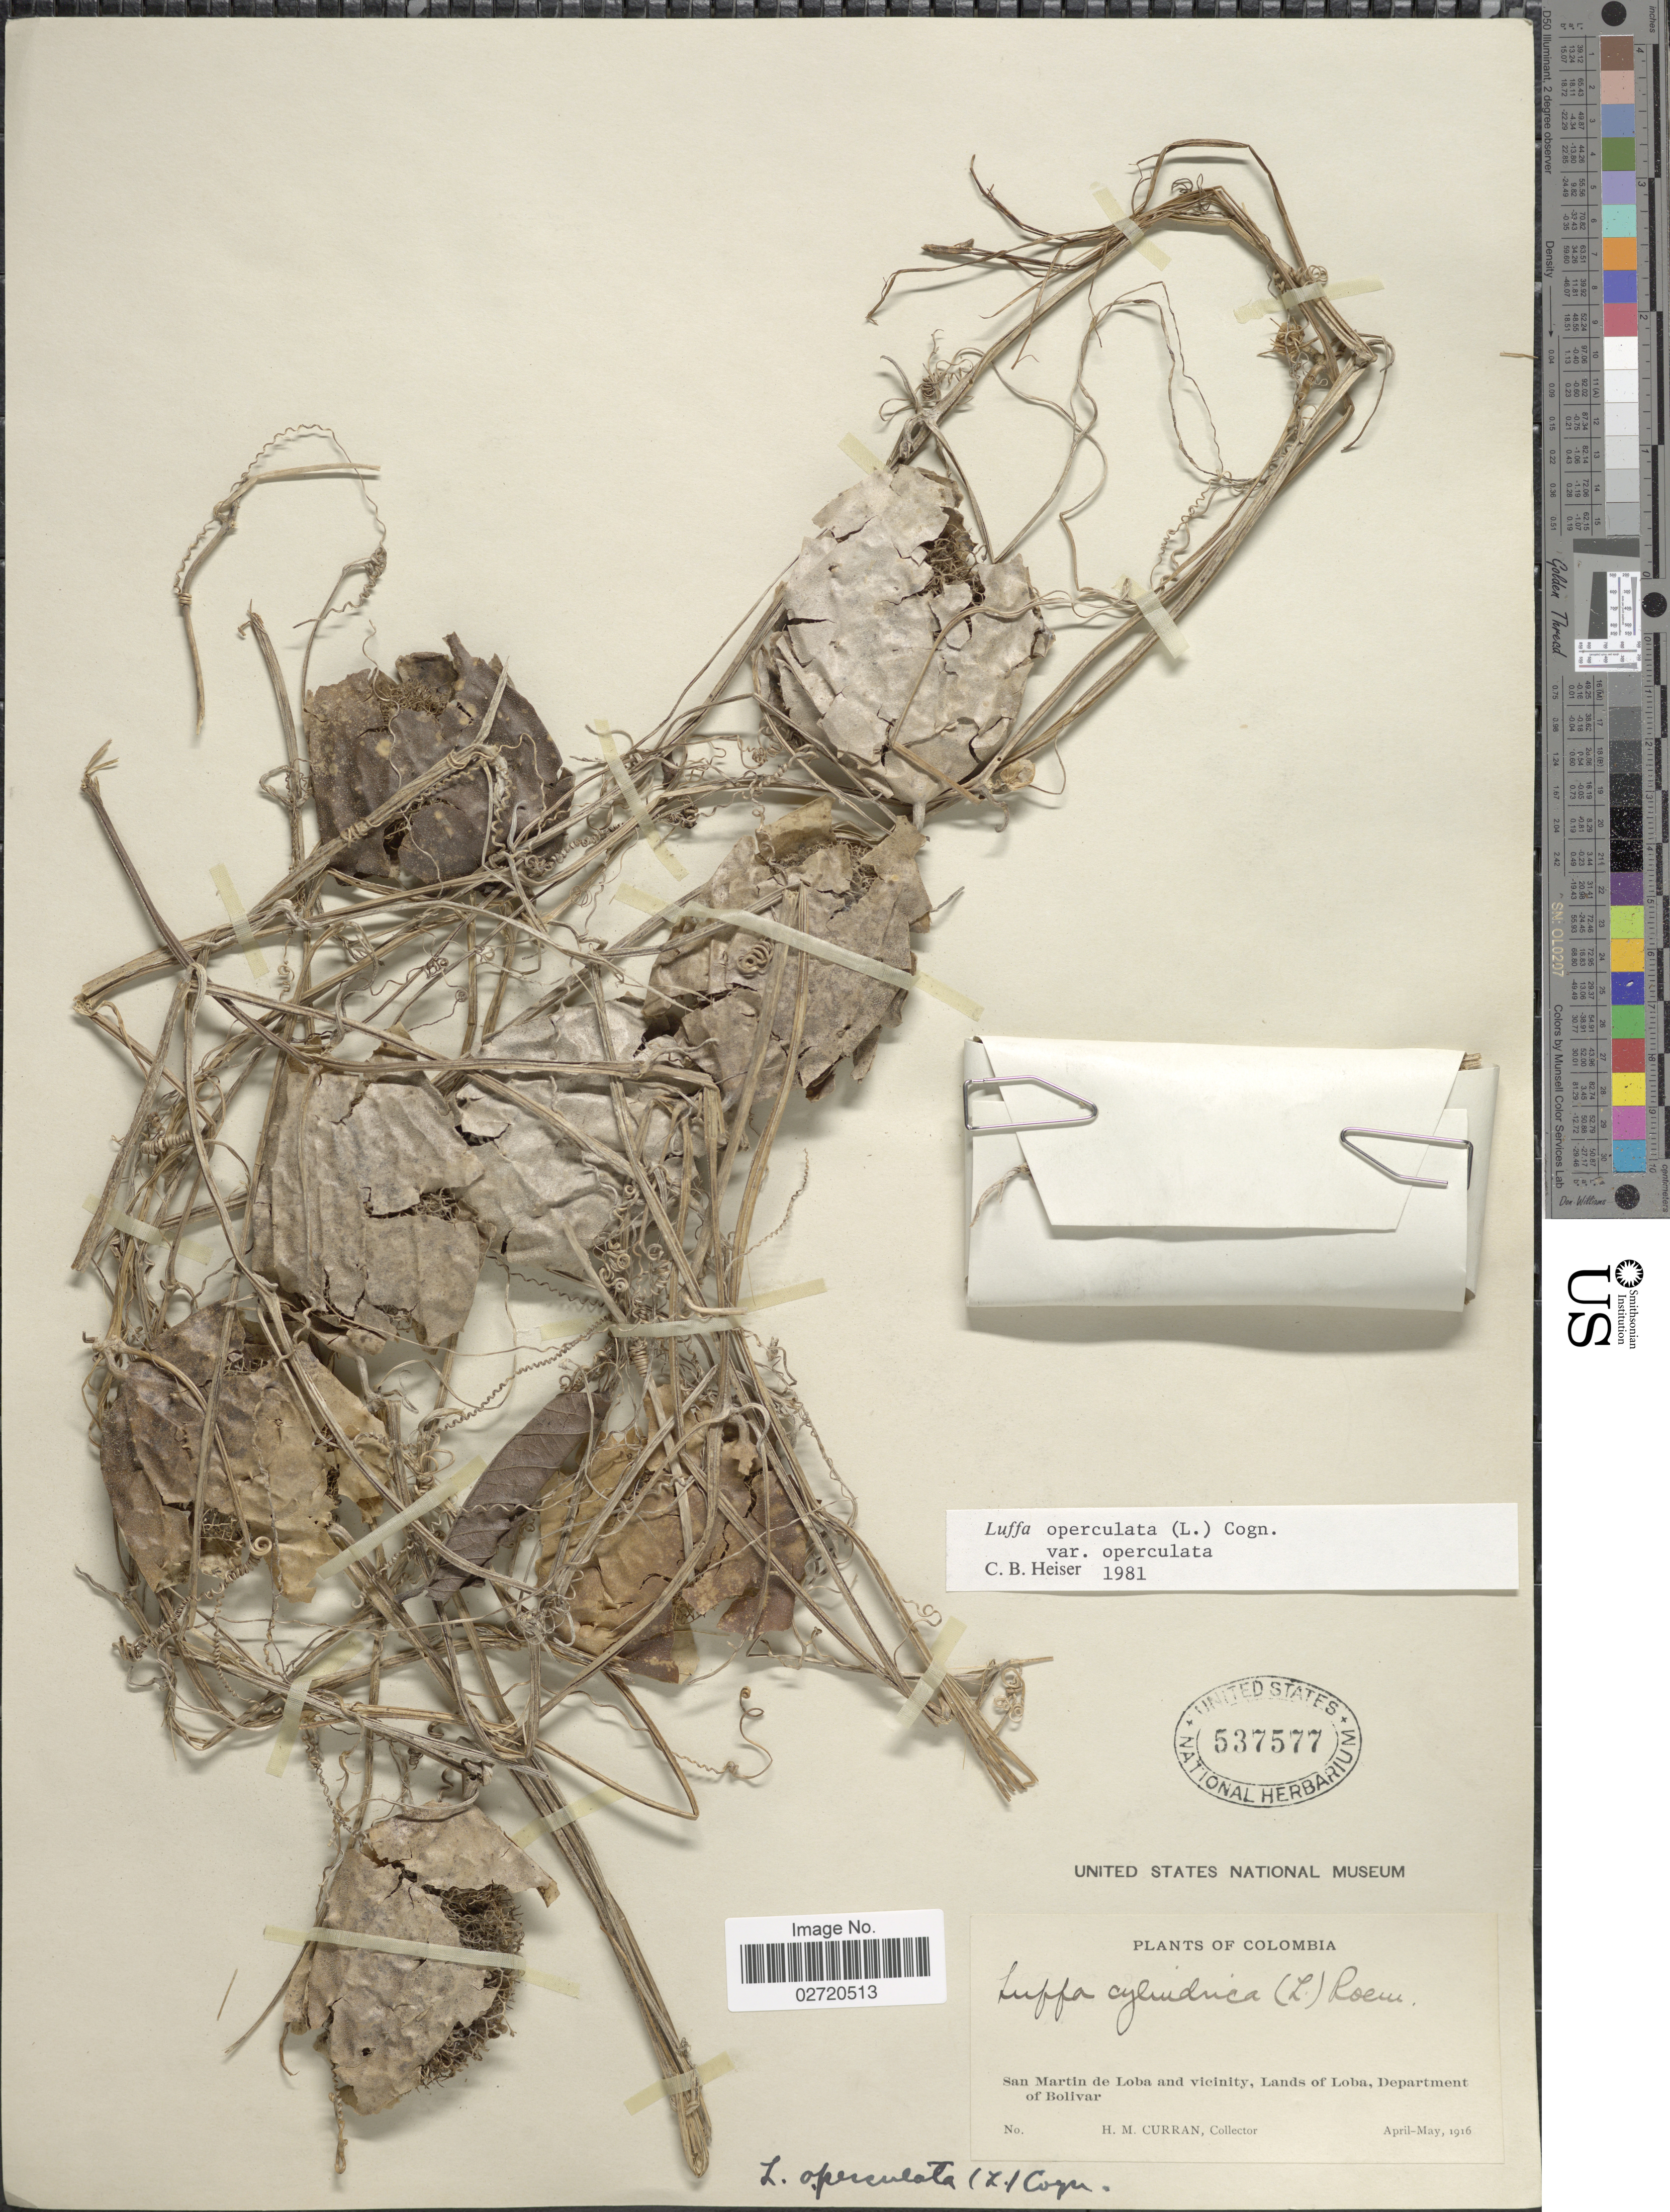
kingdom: Plantae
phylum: Tracheophyta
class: Magnoliopsida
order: Cucurbitales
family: Cucurbitaceae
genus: Luffa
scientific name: Luffa operculata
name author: (L.) Cogn.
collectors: H. M. Curran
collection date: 1916-04/1916-05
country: Colombia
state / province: Bolívar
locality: San Martin de Loba and vicinity, Lands of Loba, Department of Bolivar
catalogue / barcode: US 537577